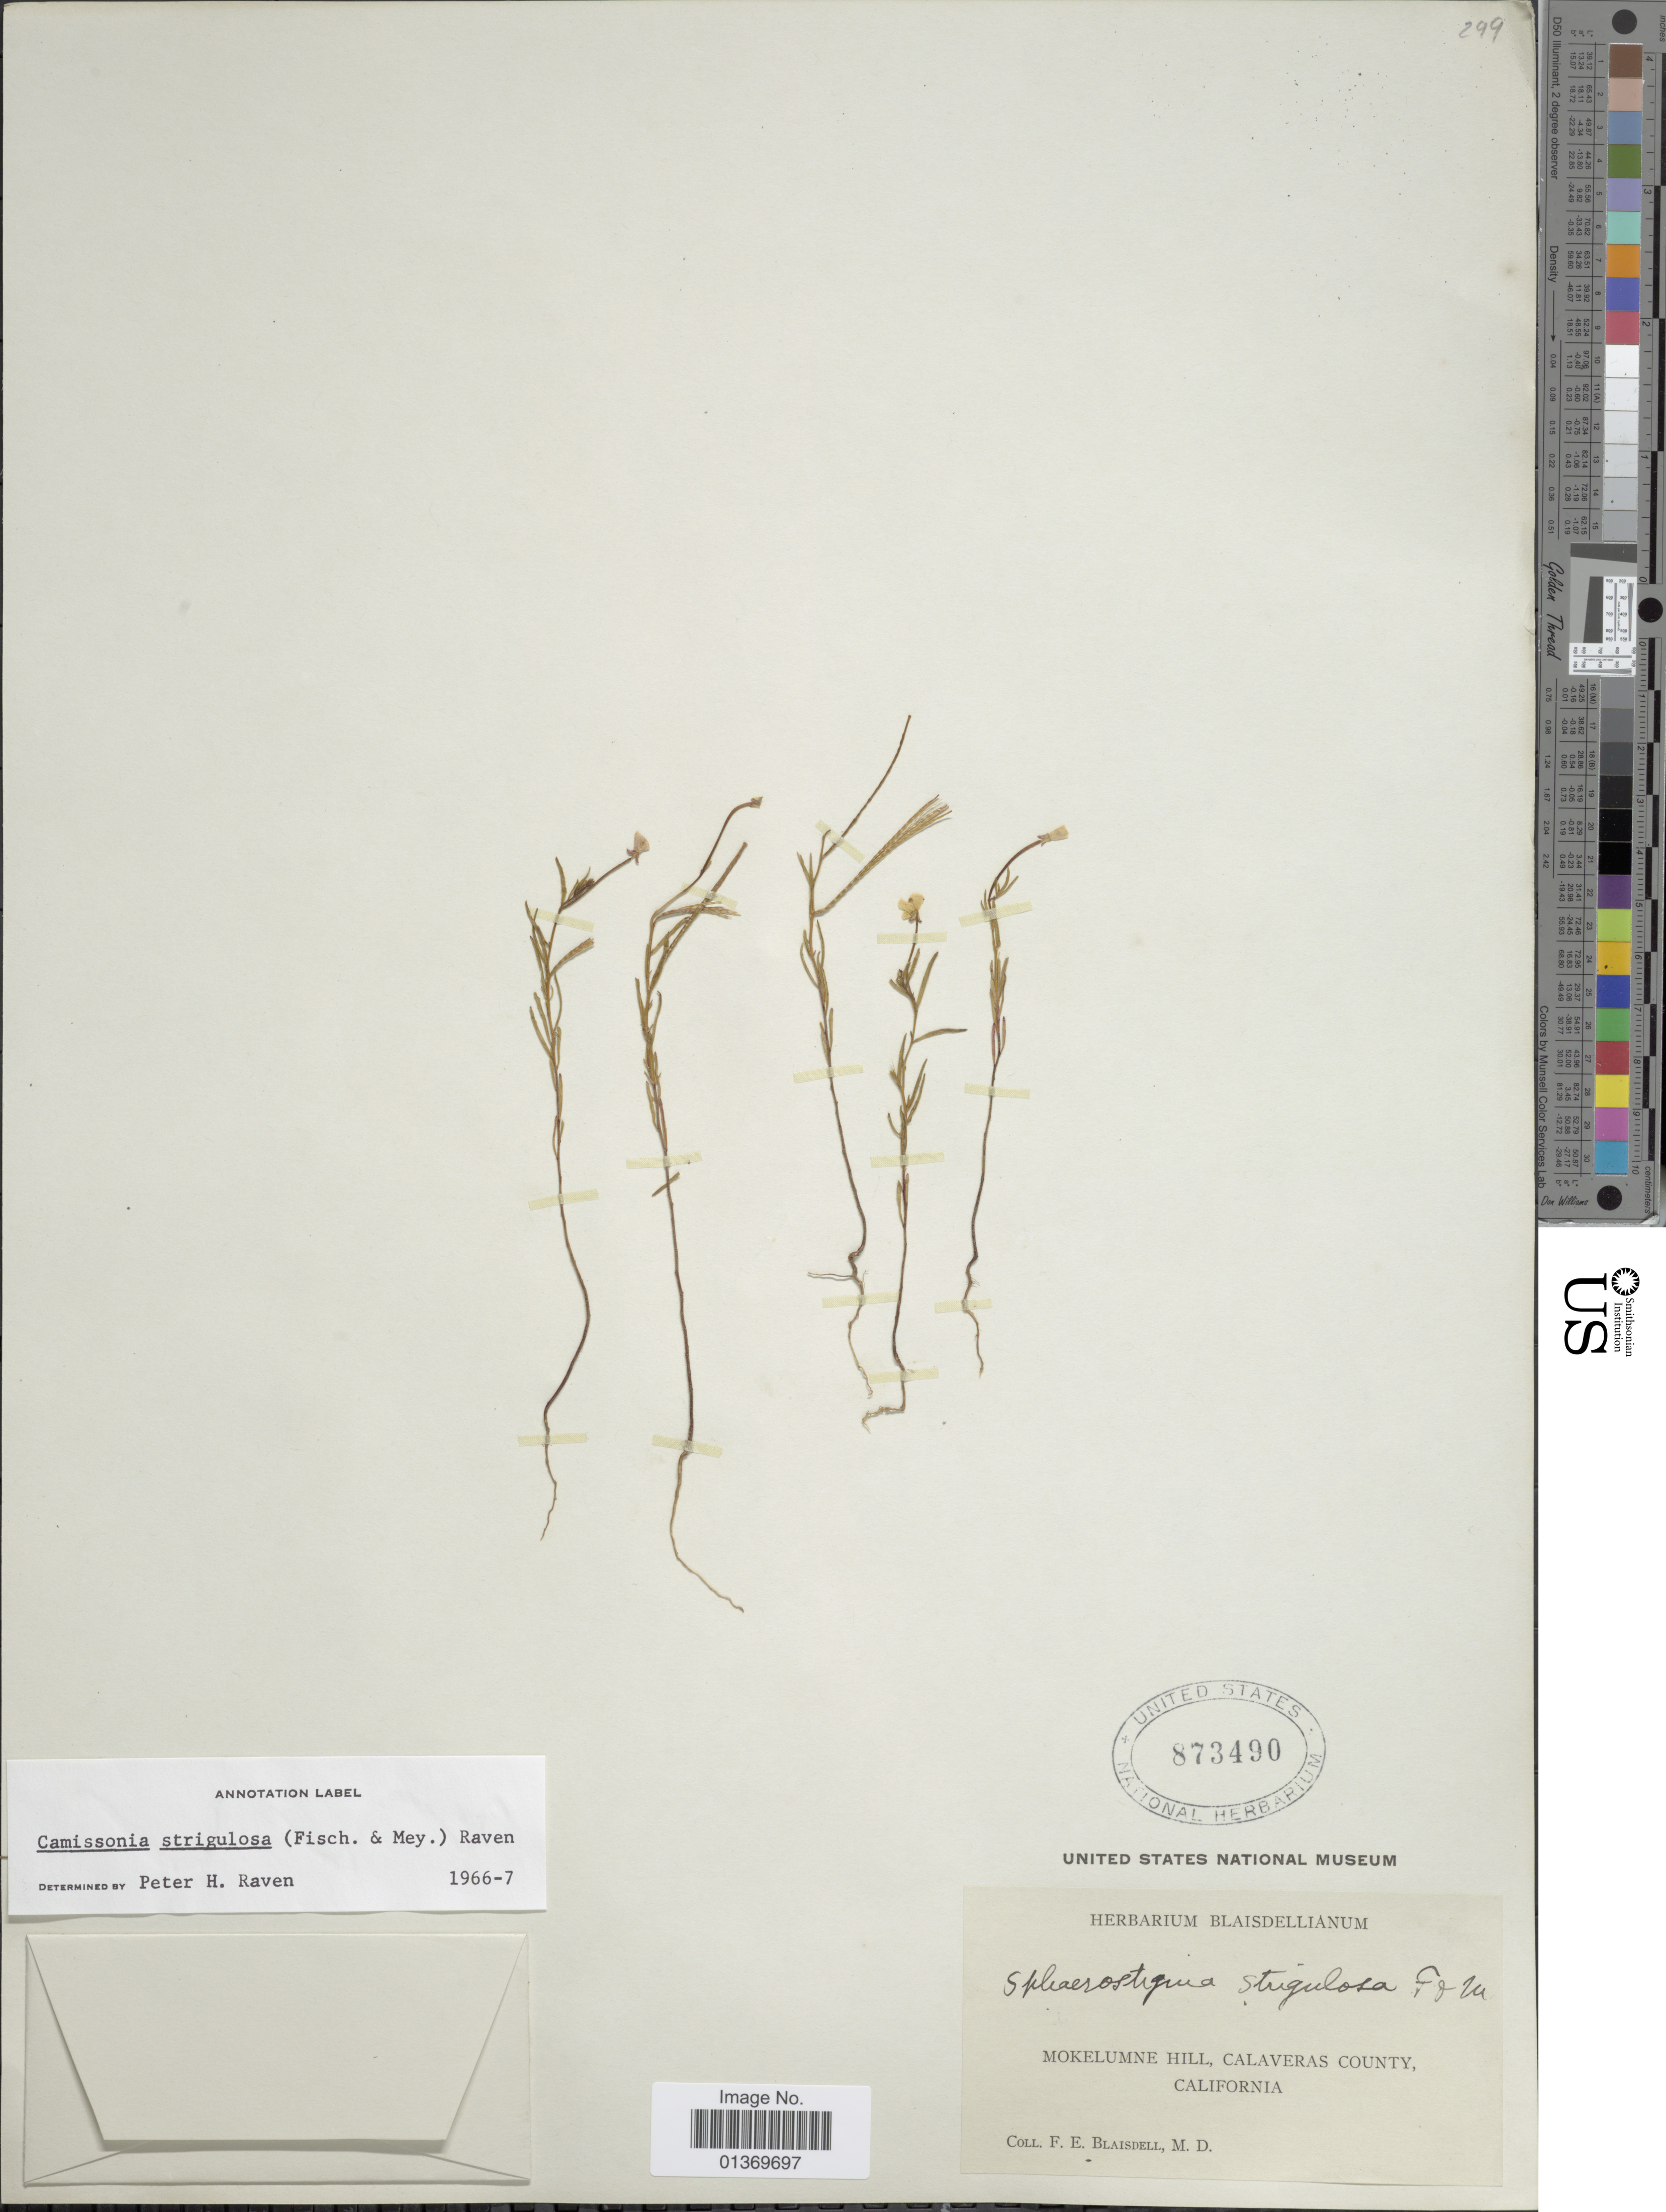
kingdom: Plantae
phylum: Tracheophyta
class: Magnoliopsida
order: Myrtales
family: Onagraceae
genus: Camissonia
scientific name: Camissonia strigulosa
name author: (Fisch. & C.A. Mey.) P.H. Raven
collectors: F. Blaisdell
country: United States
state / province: California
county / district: Calaveras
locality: Mokelumne Hill, Calaveras County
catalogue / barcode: US 873490